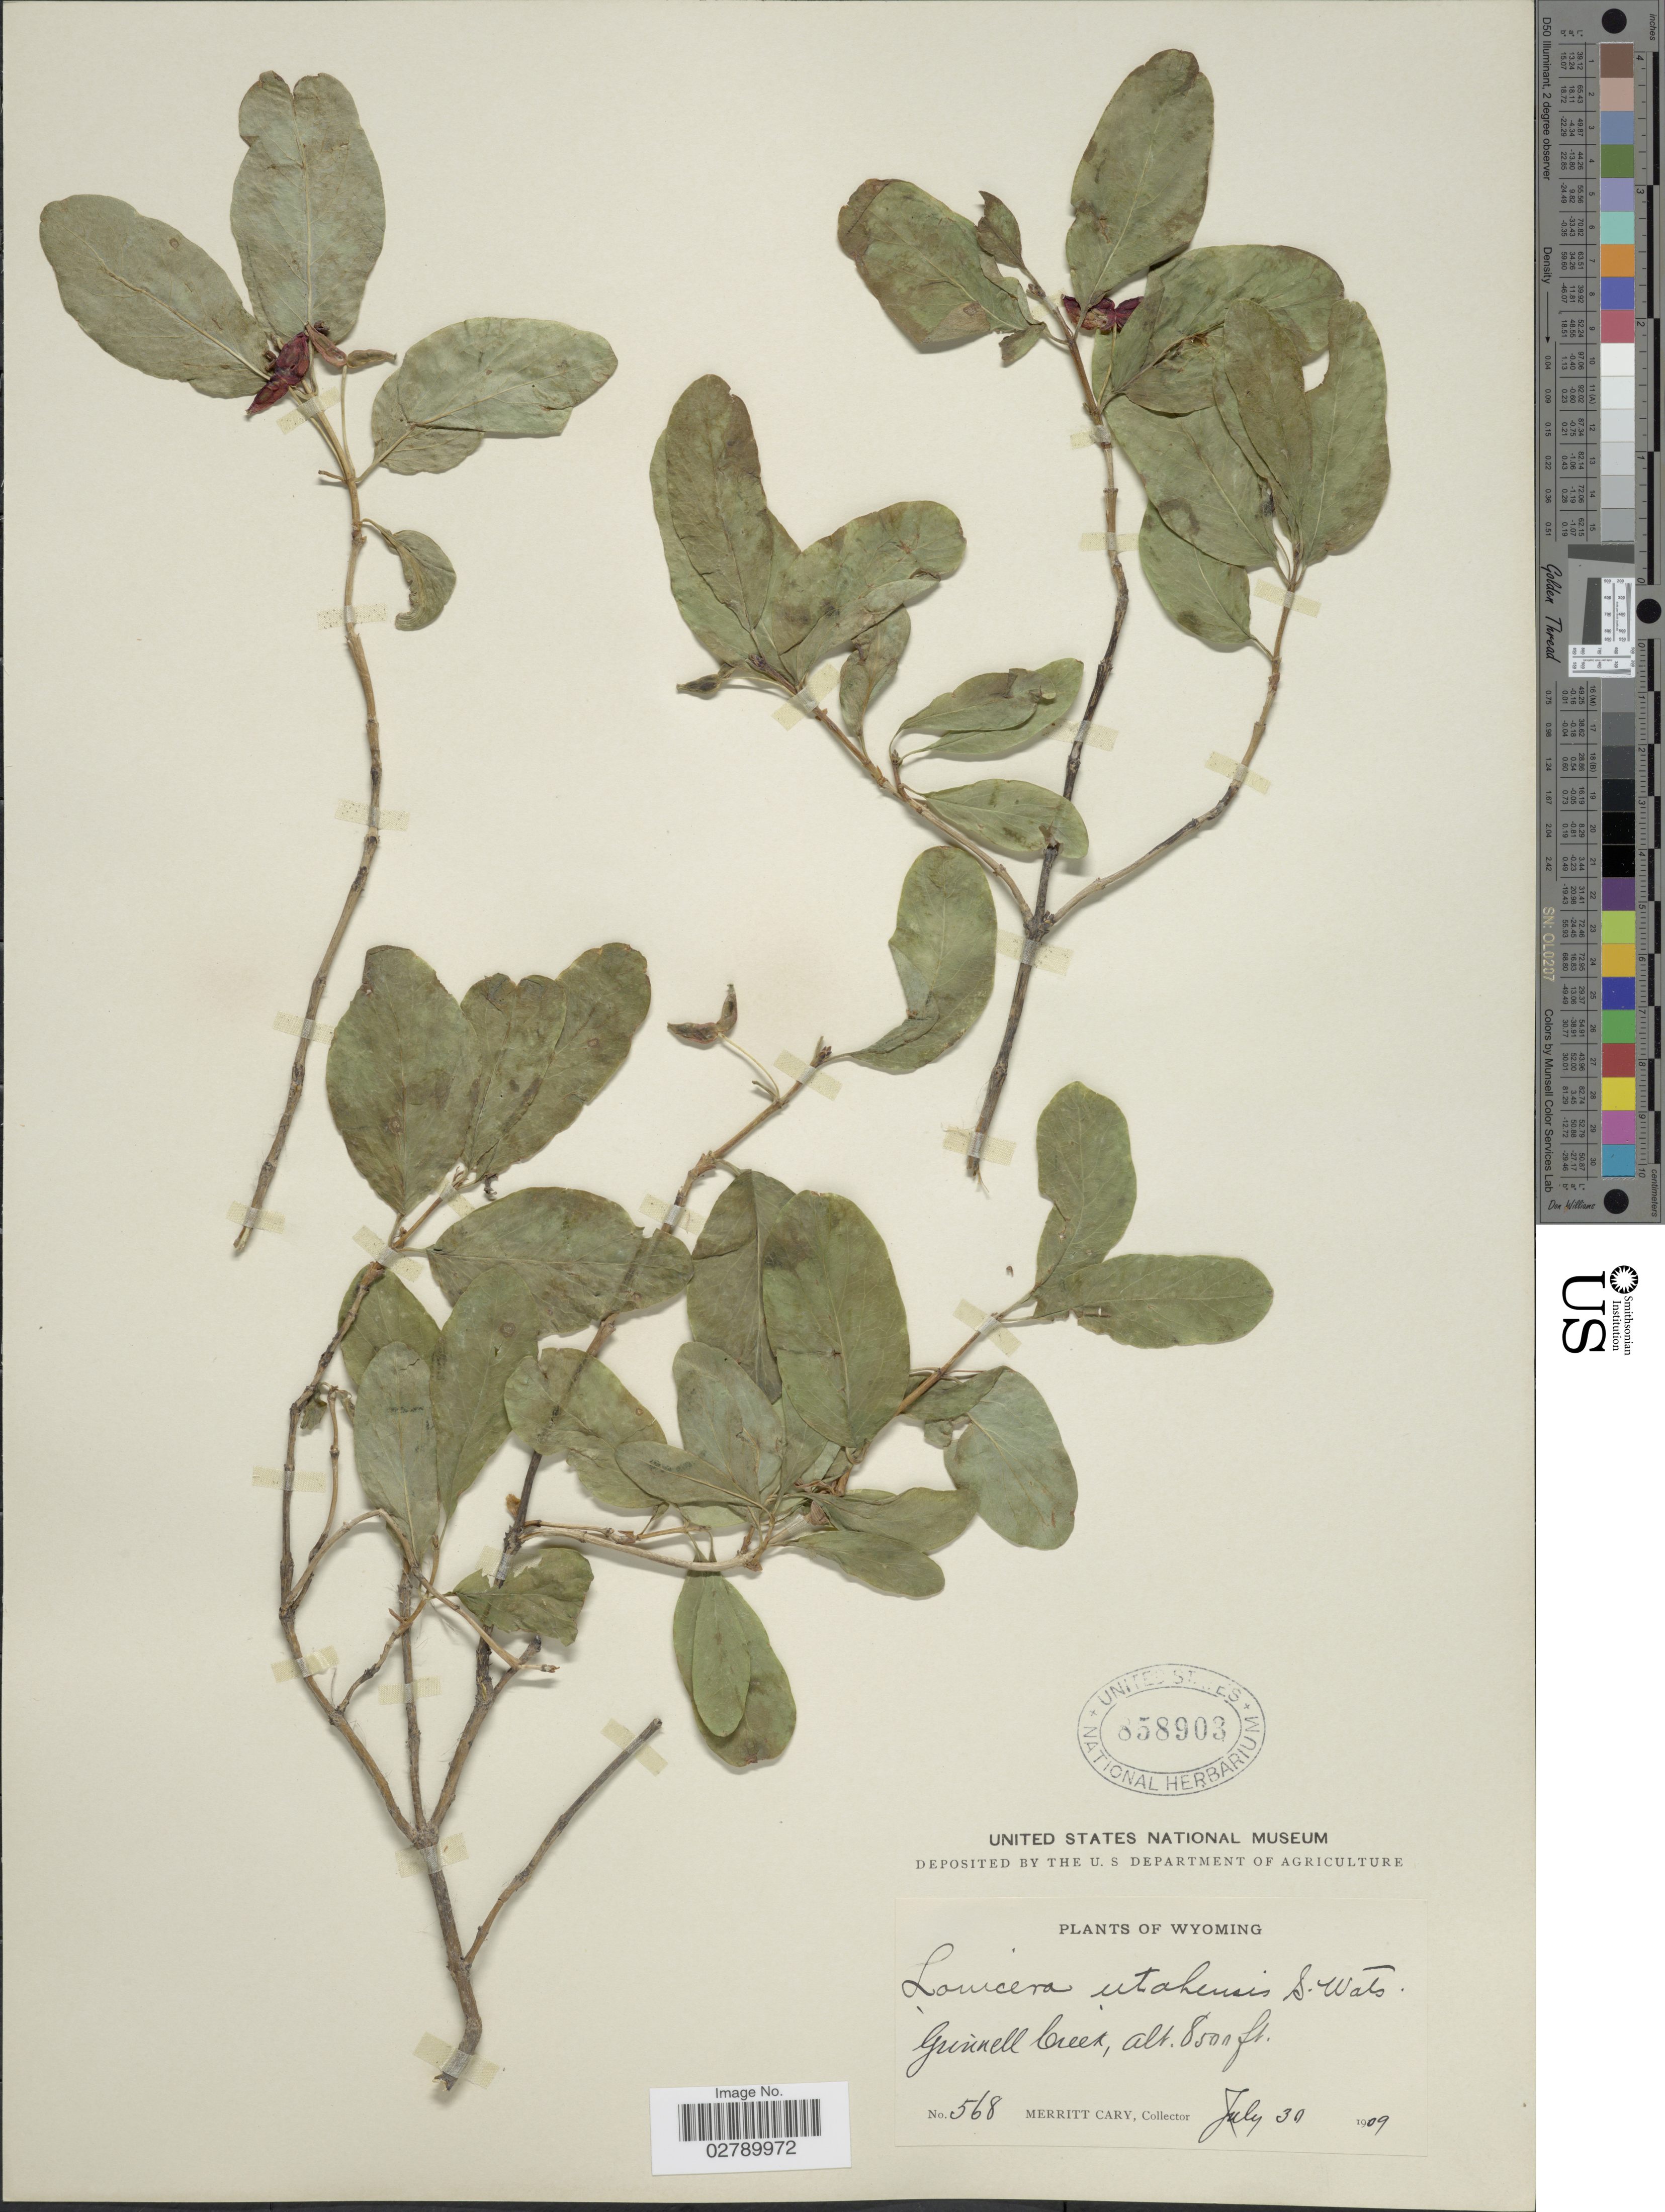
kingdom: Plantae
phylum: Tracheophyta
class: Magnoliopsida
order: Dipsacales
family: Caprifoliaceae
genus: Lonicera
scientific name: Lonicera utahensis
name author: S. Watson in C. King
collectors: M. Cary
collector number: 568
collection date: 1909-07-30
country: United States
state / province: Wyoming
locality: Grinnell Creek.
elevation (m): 2591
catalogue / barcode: US 858903